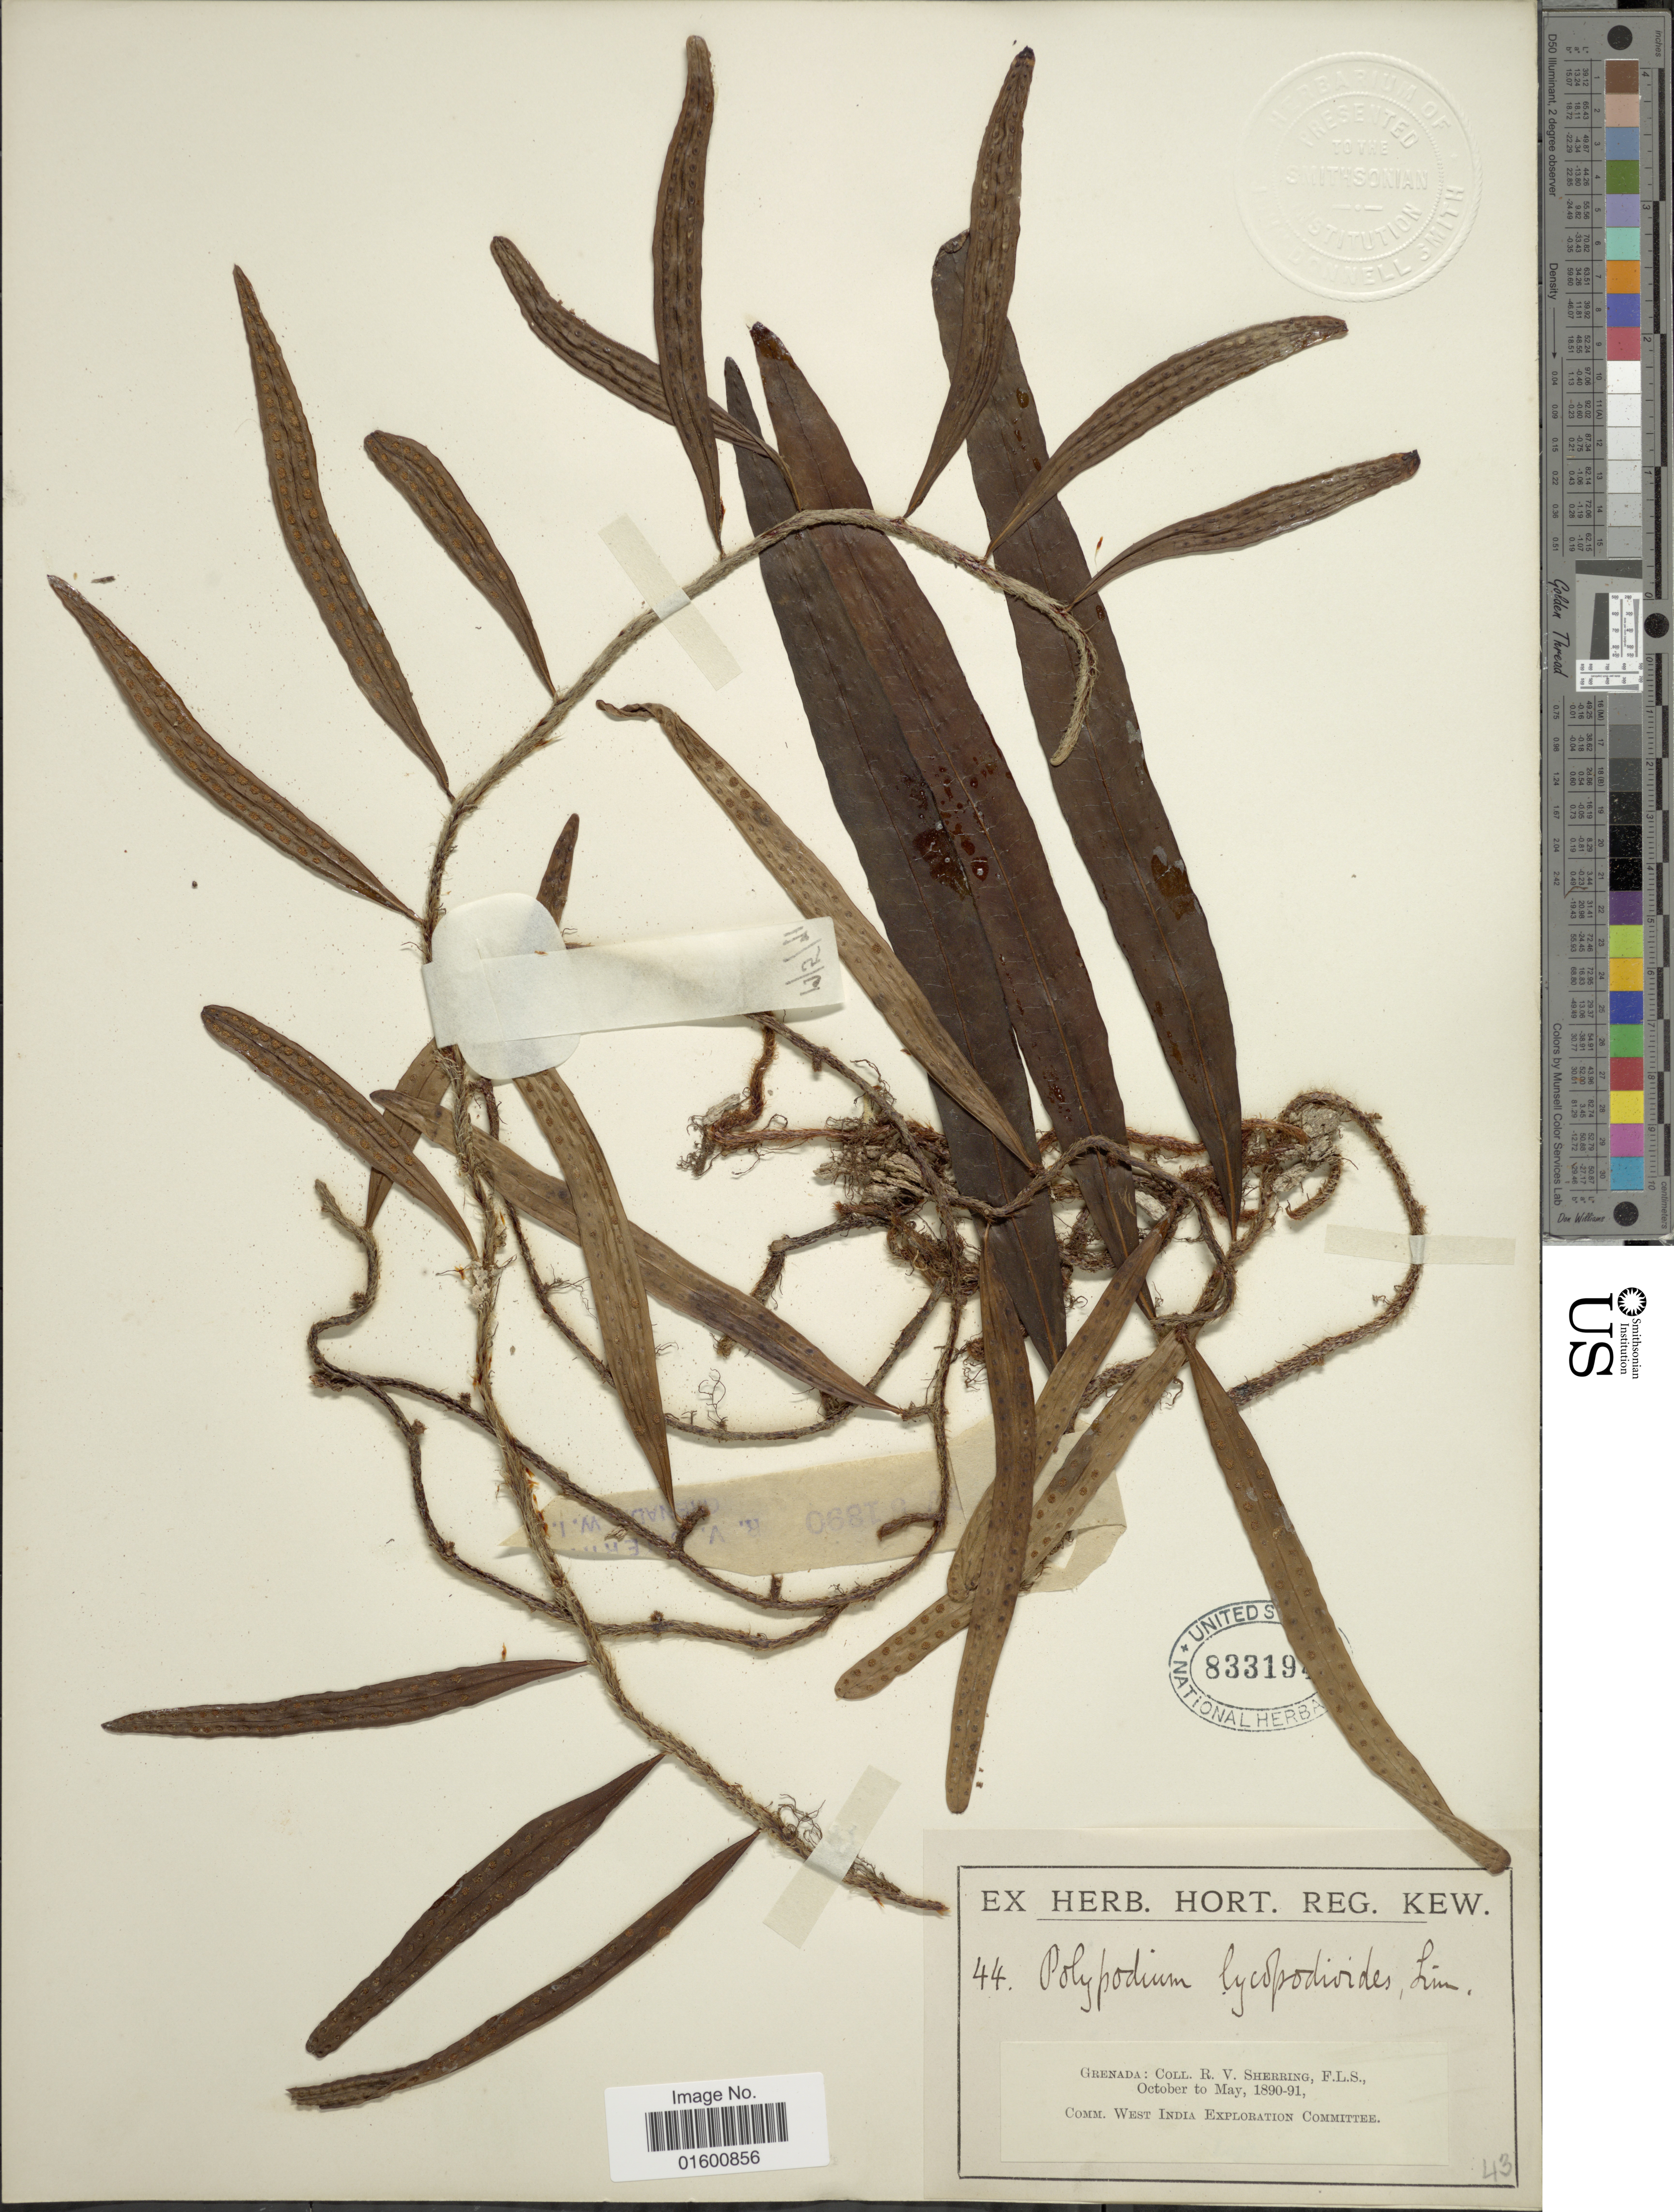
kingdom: Plantae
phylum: Tracheophyta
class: Polypodiopsida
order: Polypodiales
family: Polypodiaceae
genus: Microgramma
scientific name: Microgramma lycopodioides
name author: (L.) Copel.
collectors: R. Sherring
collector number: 44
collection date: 1890-10/1891-05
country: Grenada